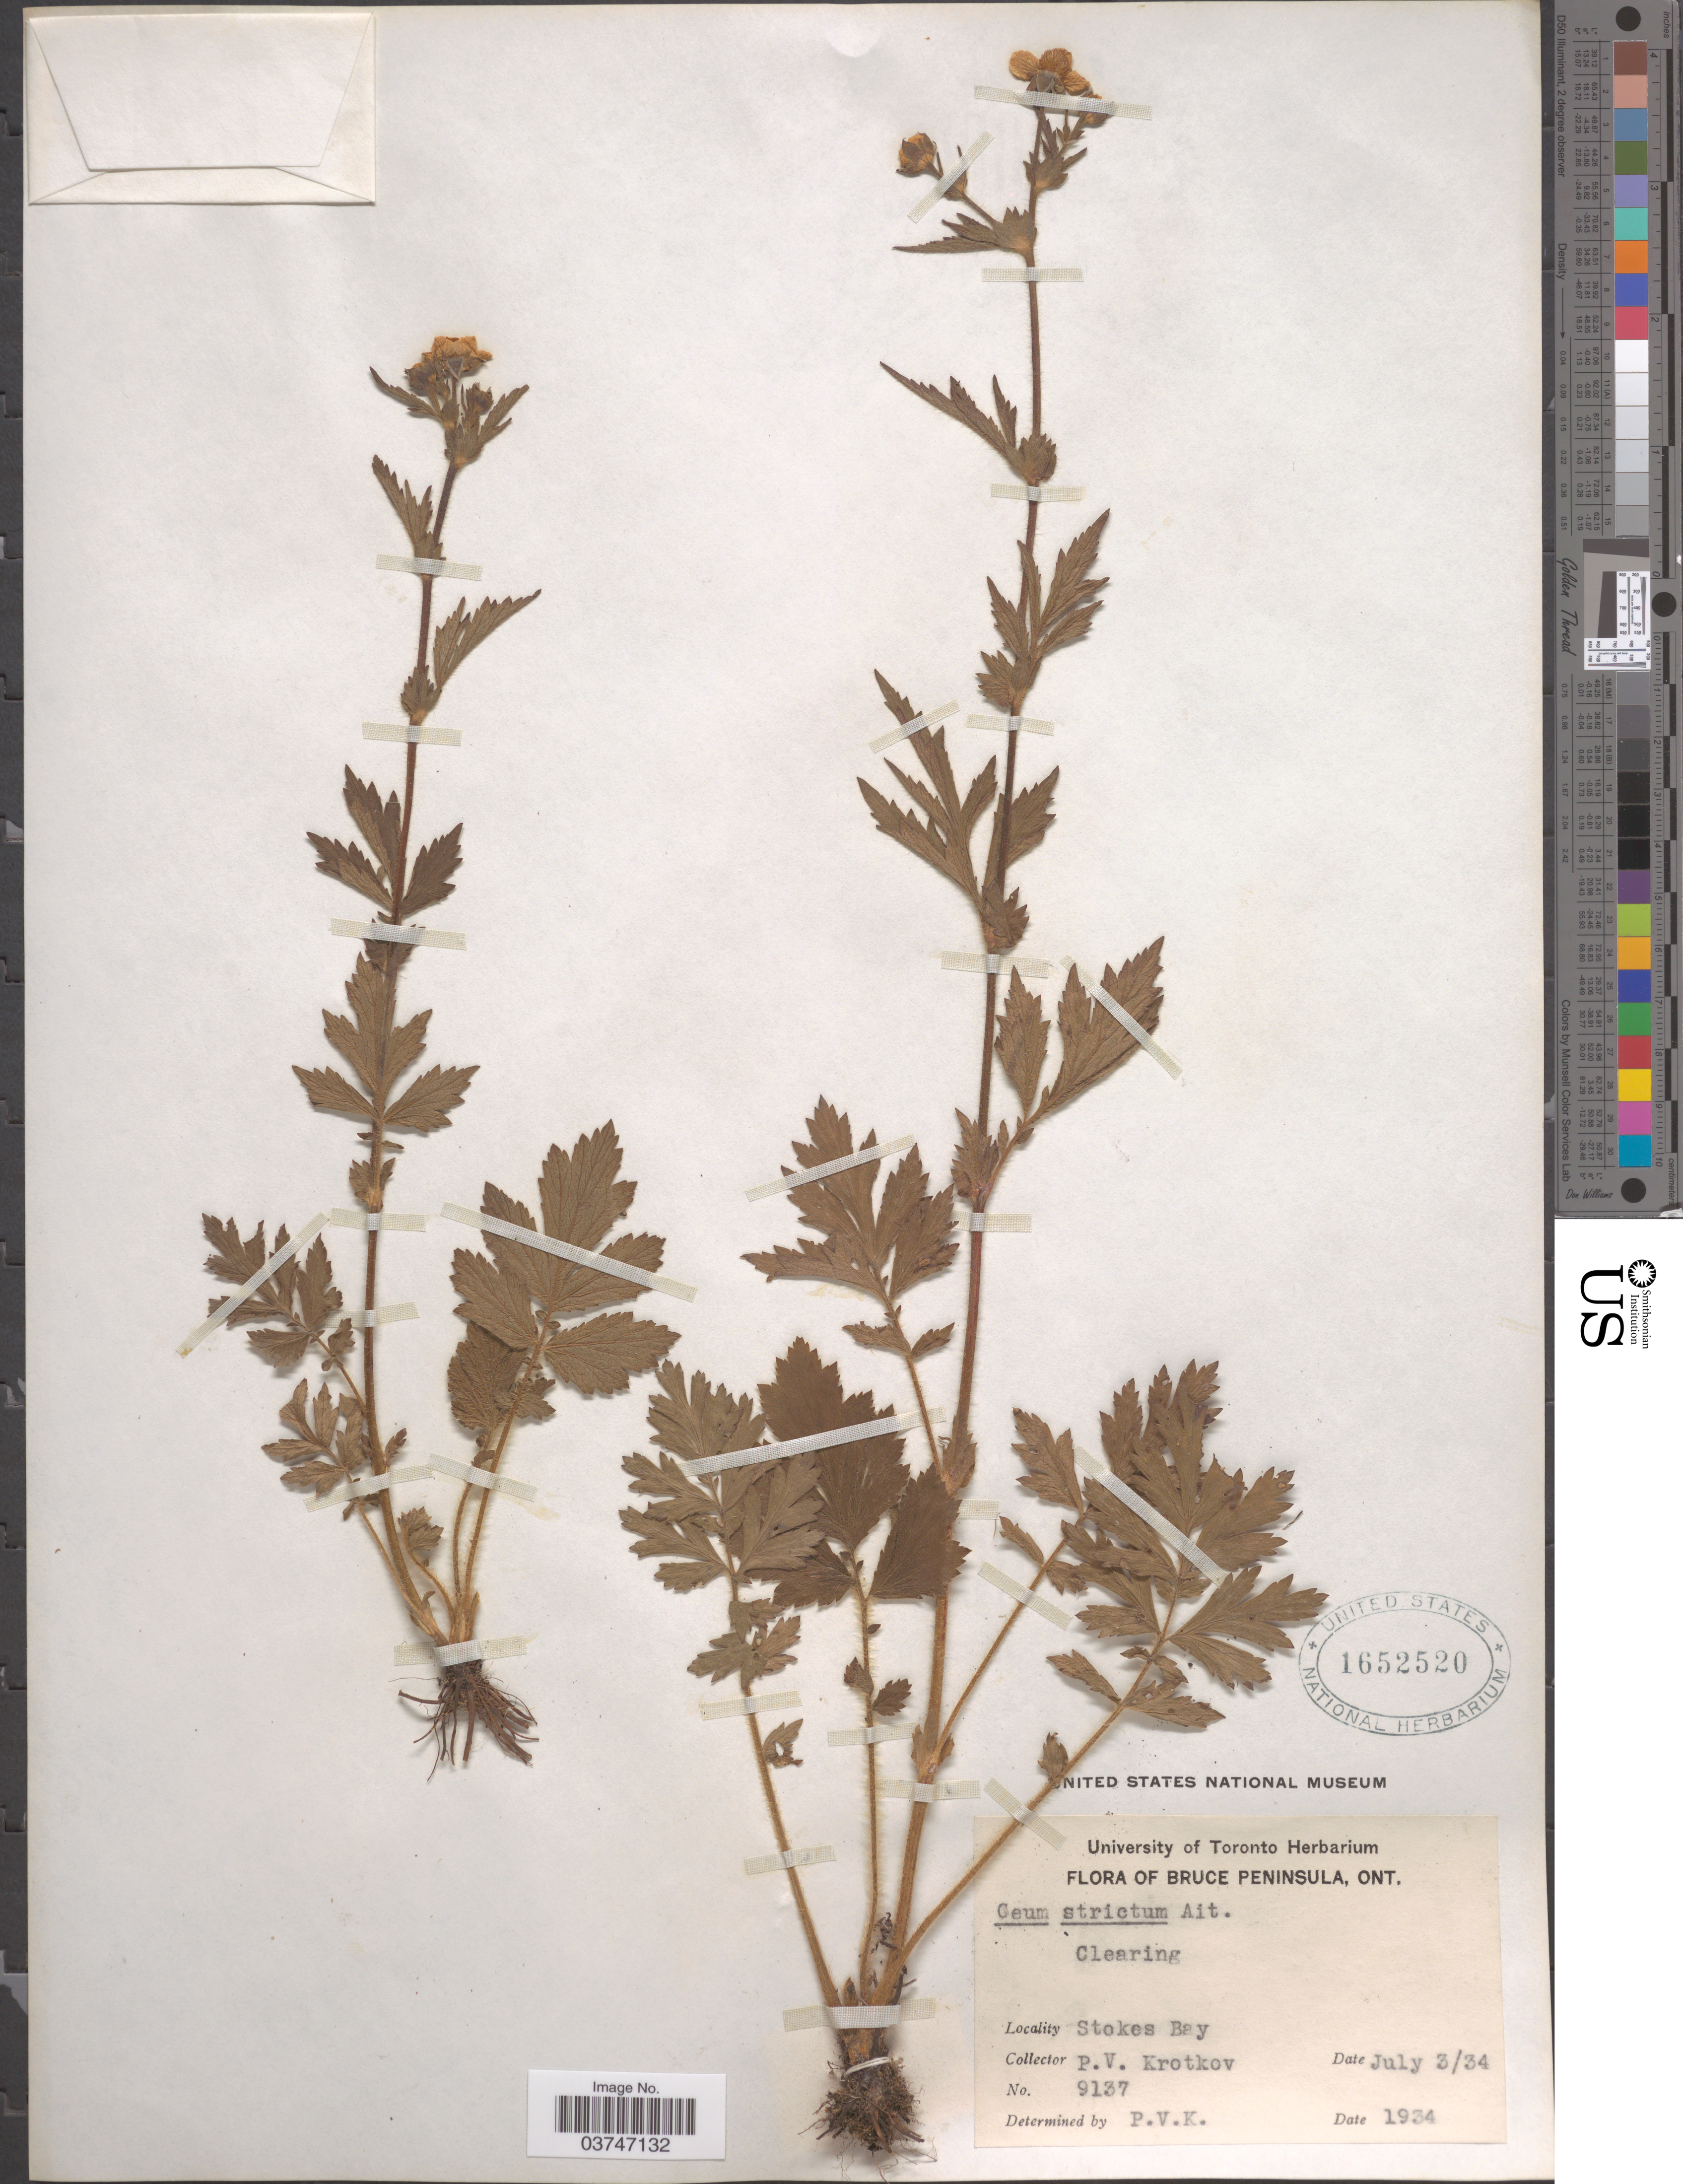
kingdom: Plantae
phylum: Tracheophyta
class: Magnoliopsida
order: Rosales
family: Rosaceae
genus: Geum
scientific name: Geum aleppicum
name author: Jacq.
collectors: P. V. Krotkov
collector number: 9137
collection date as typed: Transcribed d/m/y: 3/7/34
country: Canada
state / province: Ontario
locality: Bruce Peninsula. Clearing. Stokes Bay.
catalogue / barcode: US 1652520